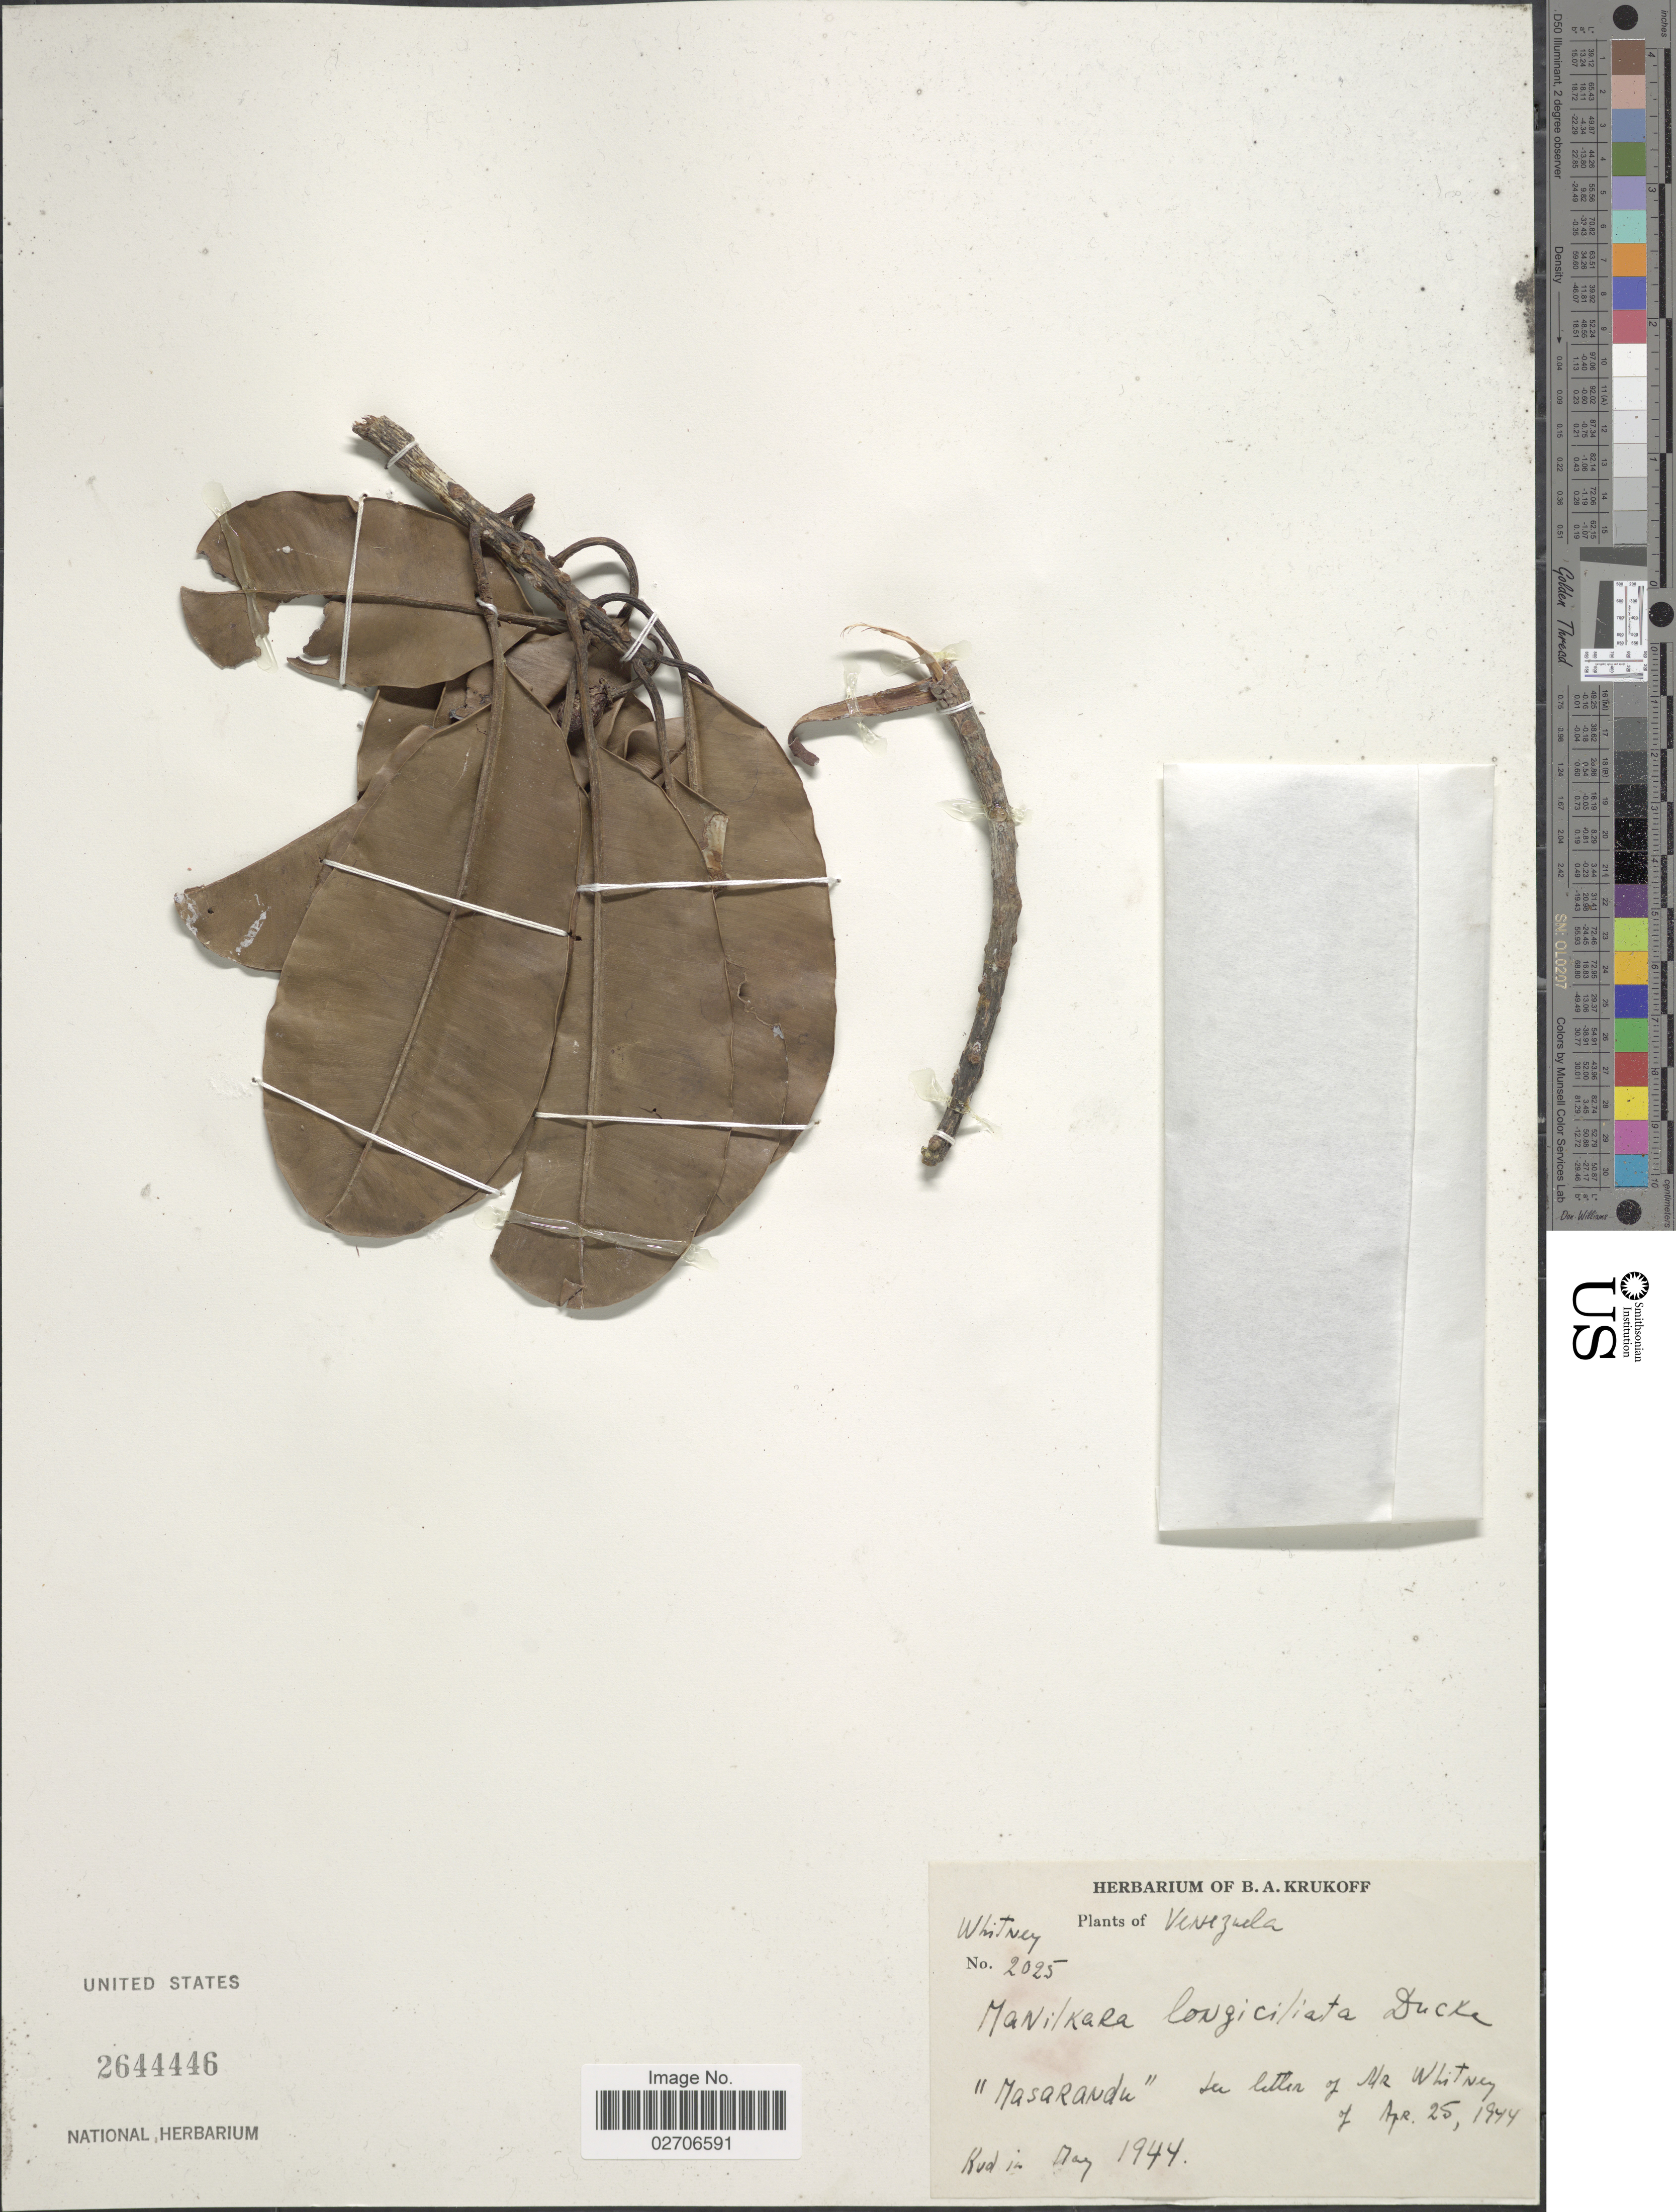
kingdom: Plantae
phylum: Tracheophyta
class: Magnoliopsida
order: Ericales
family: Sapotaceae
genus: Manilkara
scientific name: Manilkara bidentata subsp. surinamensis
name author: (Miq.) T.D. Penn.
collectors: ex herb. B. A. Krukoff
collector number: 2025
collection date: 1944-04-25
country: Venezuela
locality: La litter of Na Whitney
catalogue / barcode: US 2644446